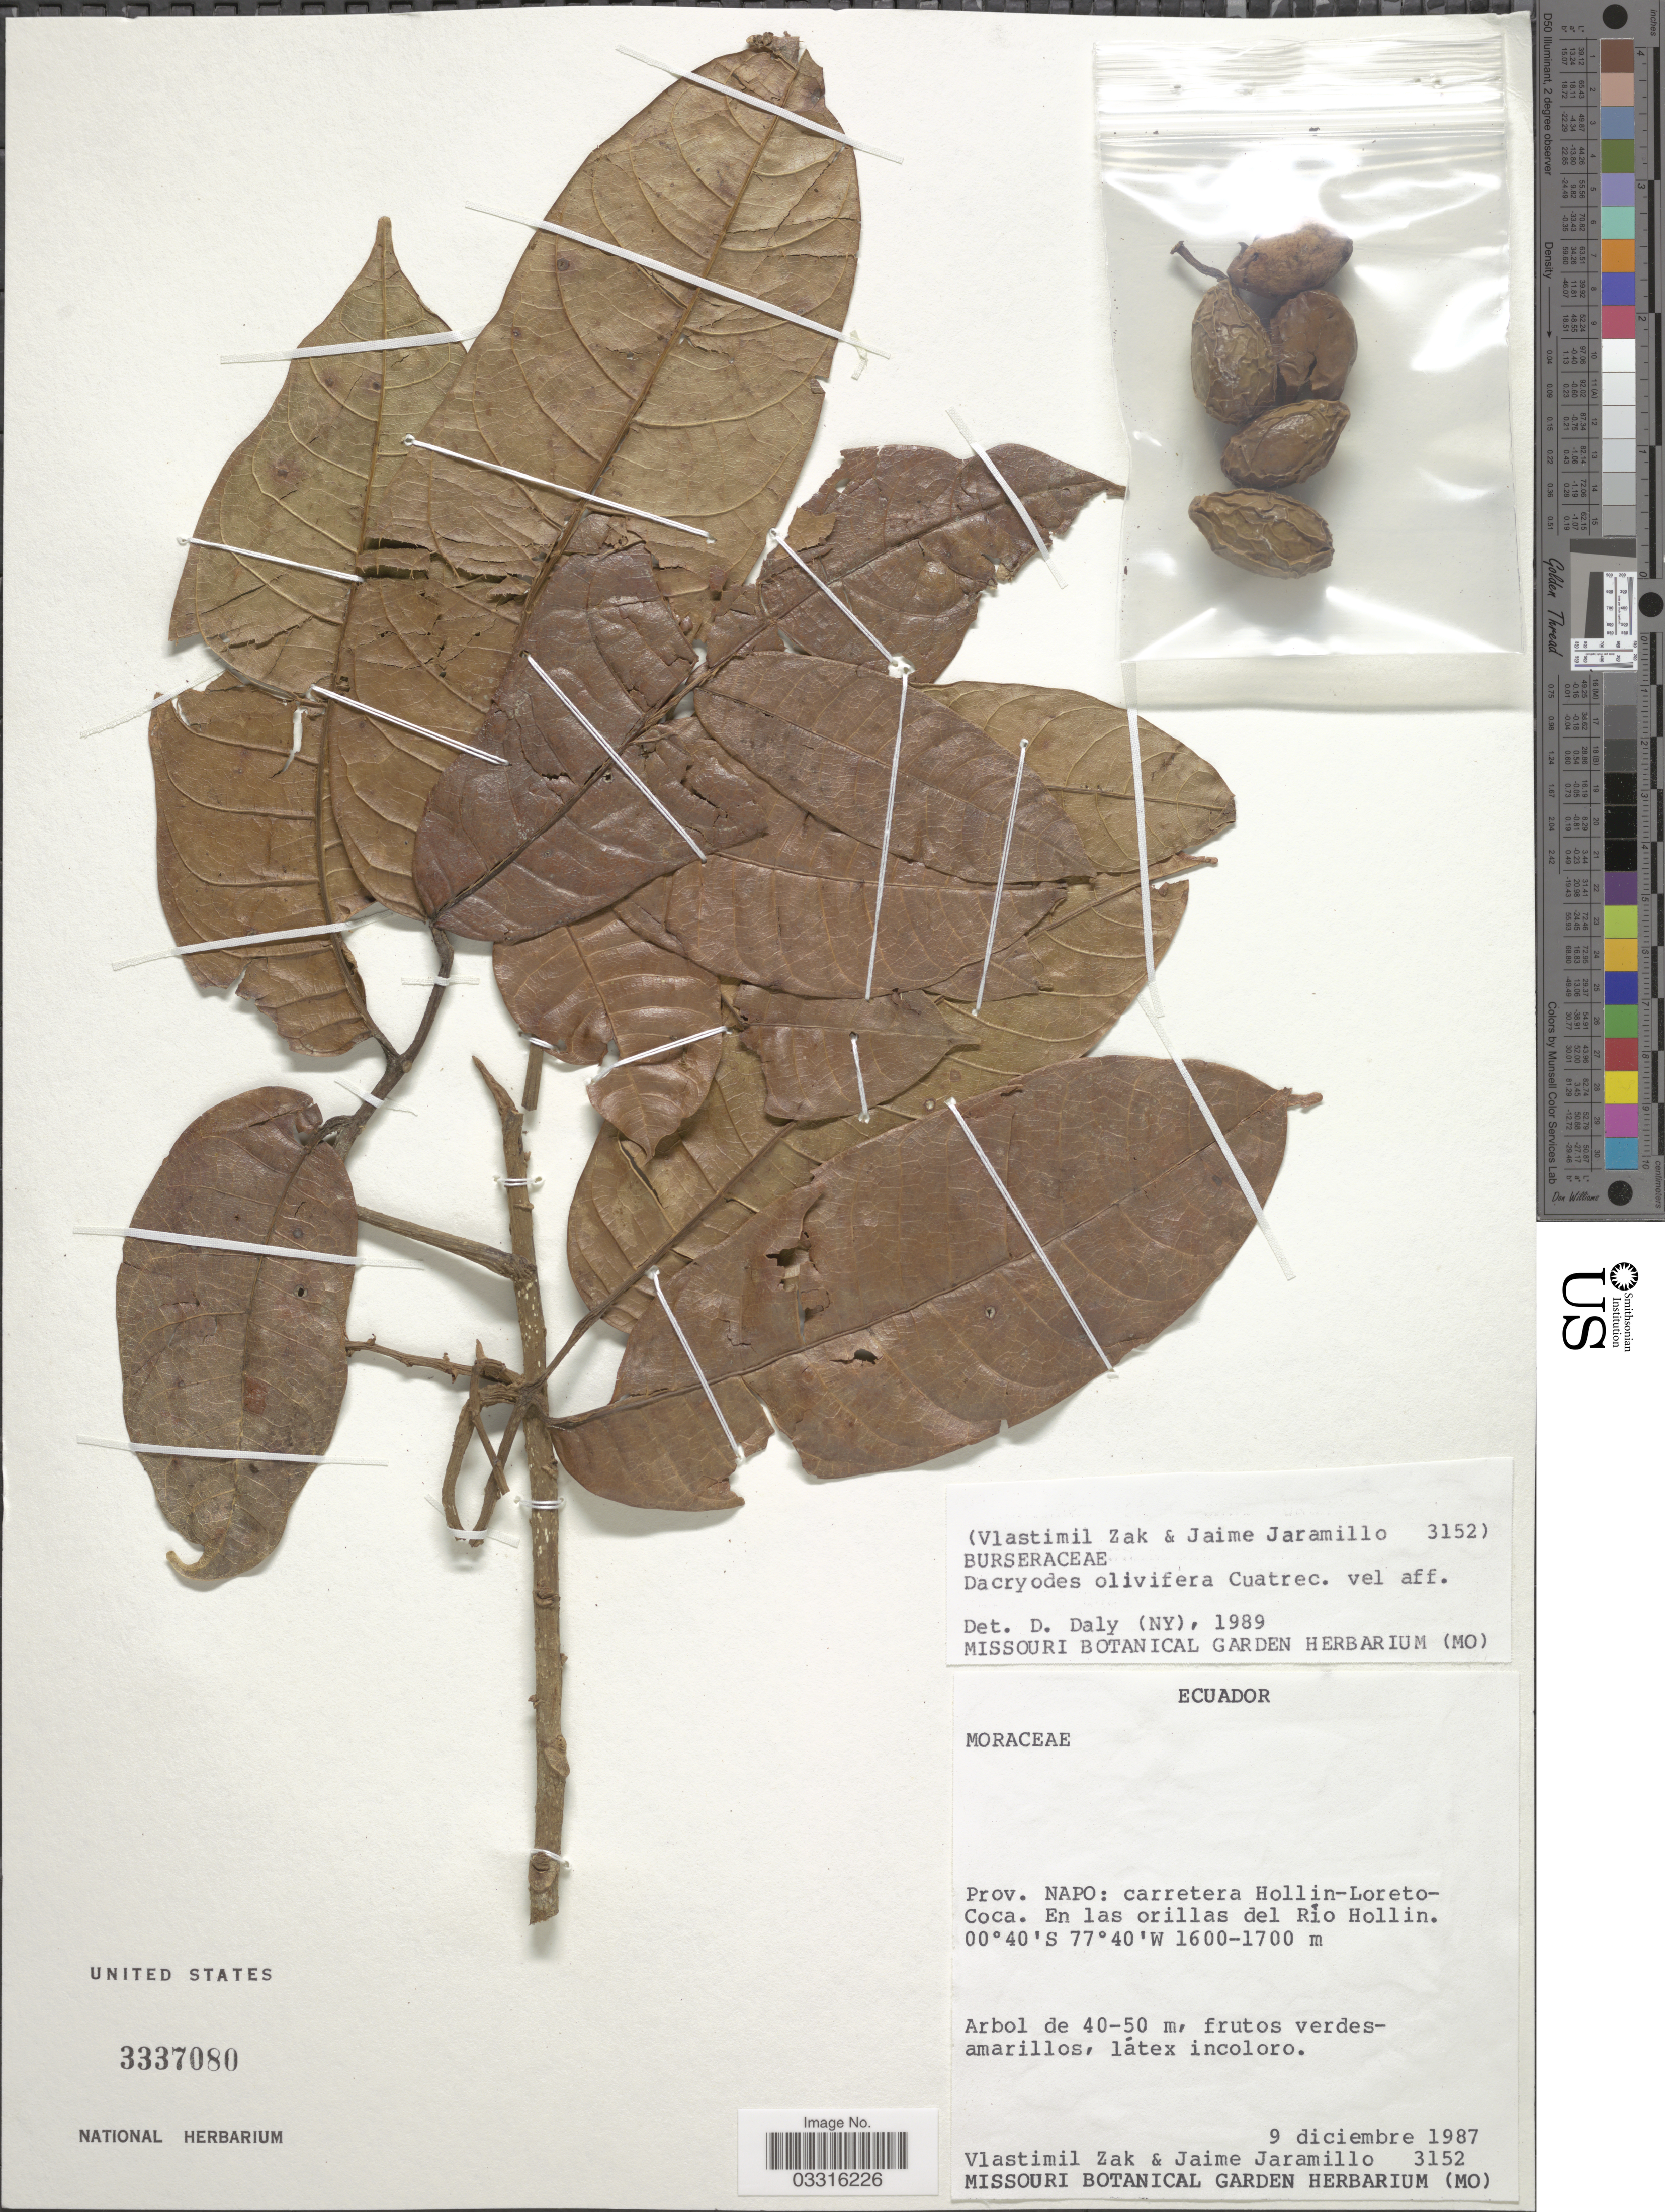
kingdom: Plantae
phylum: Tracheophyta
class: Magnoliopsida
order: Sapindales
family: Burseraceae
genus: Dacryodes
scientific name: Dacryodes olivifera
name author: Cuatrec.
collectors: V. Zak & J. Jaramillo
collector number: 3152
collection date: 1987-12-09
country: Ecuador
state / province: Napo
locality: Carretera Hollin-Loreto-Coca. En las orillas del Río Hollin.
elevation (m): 1600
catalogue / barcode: US 3337080